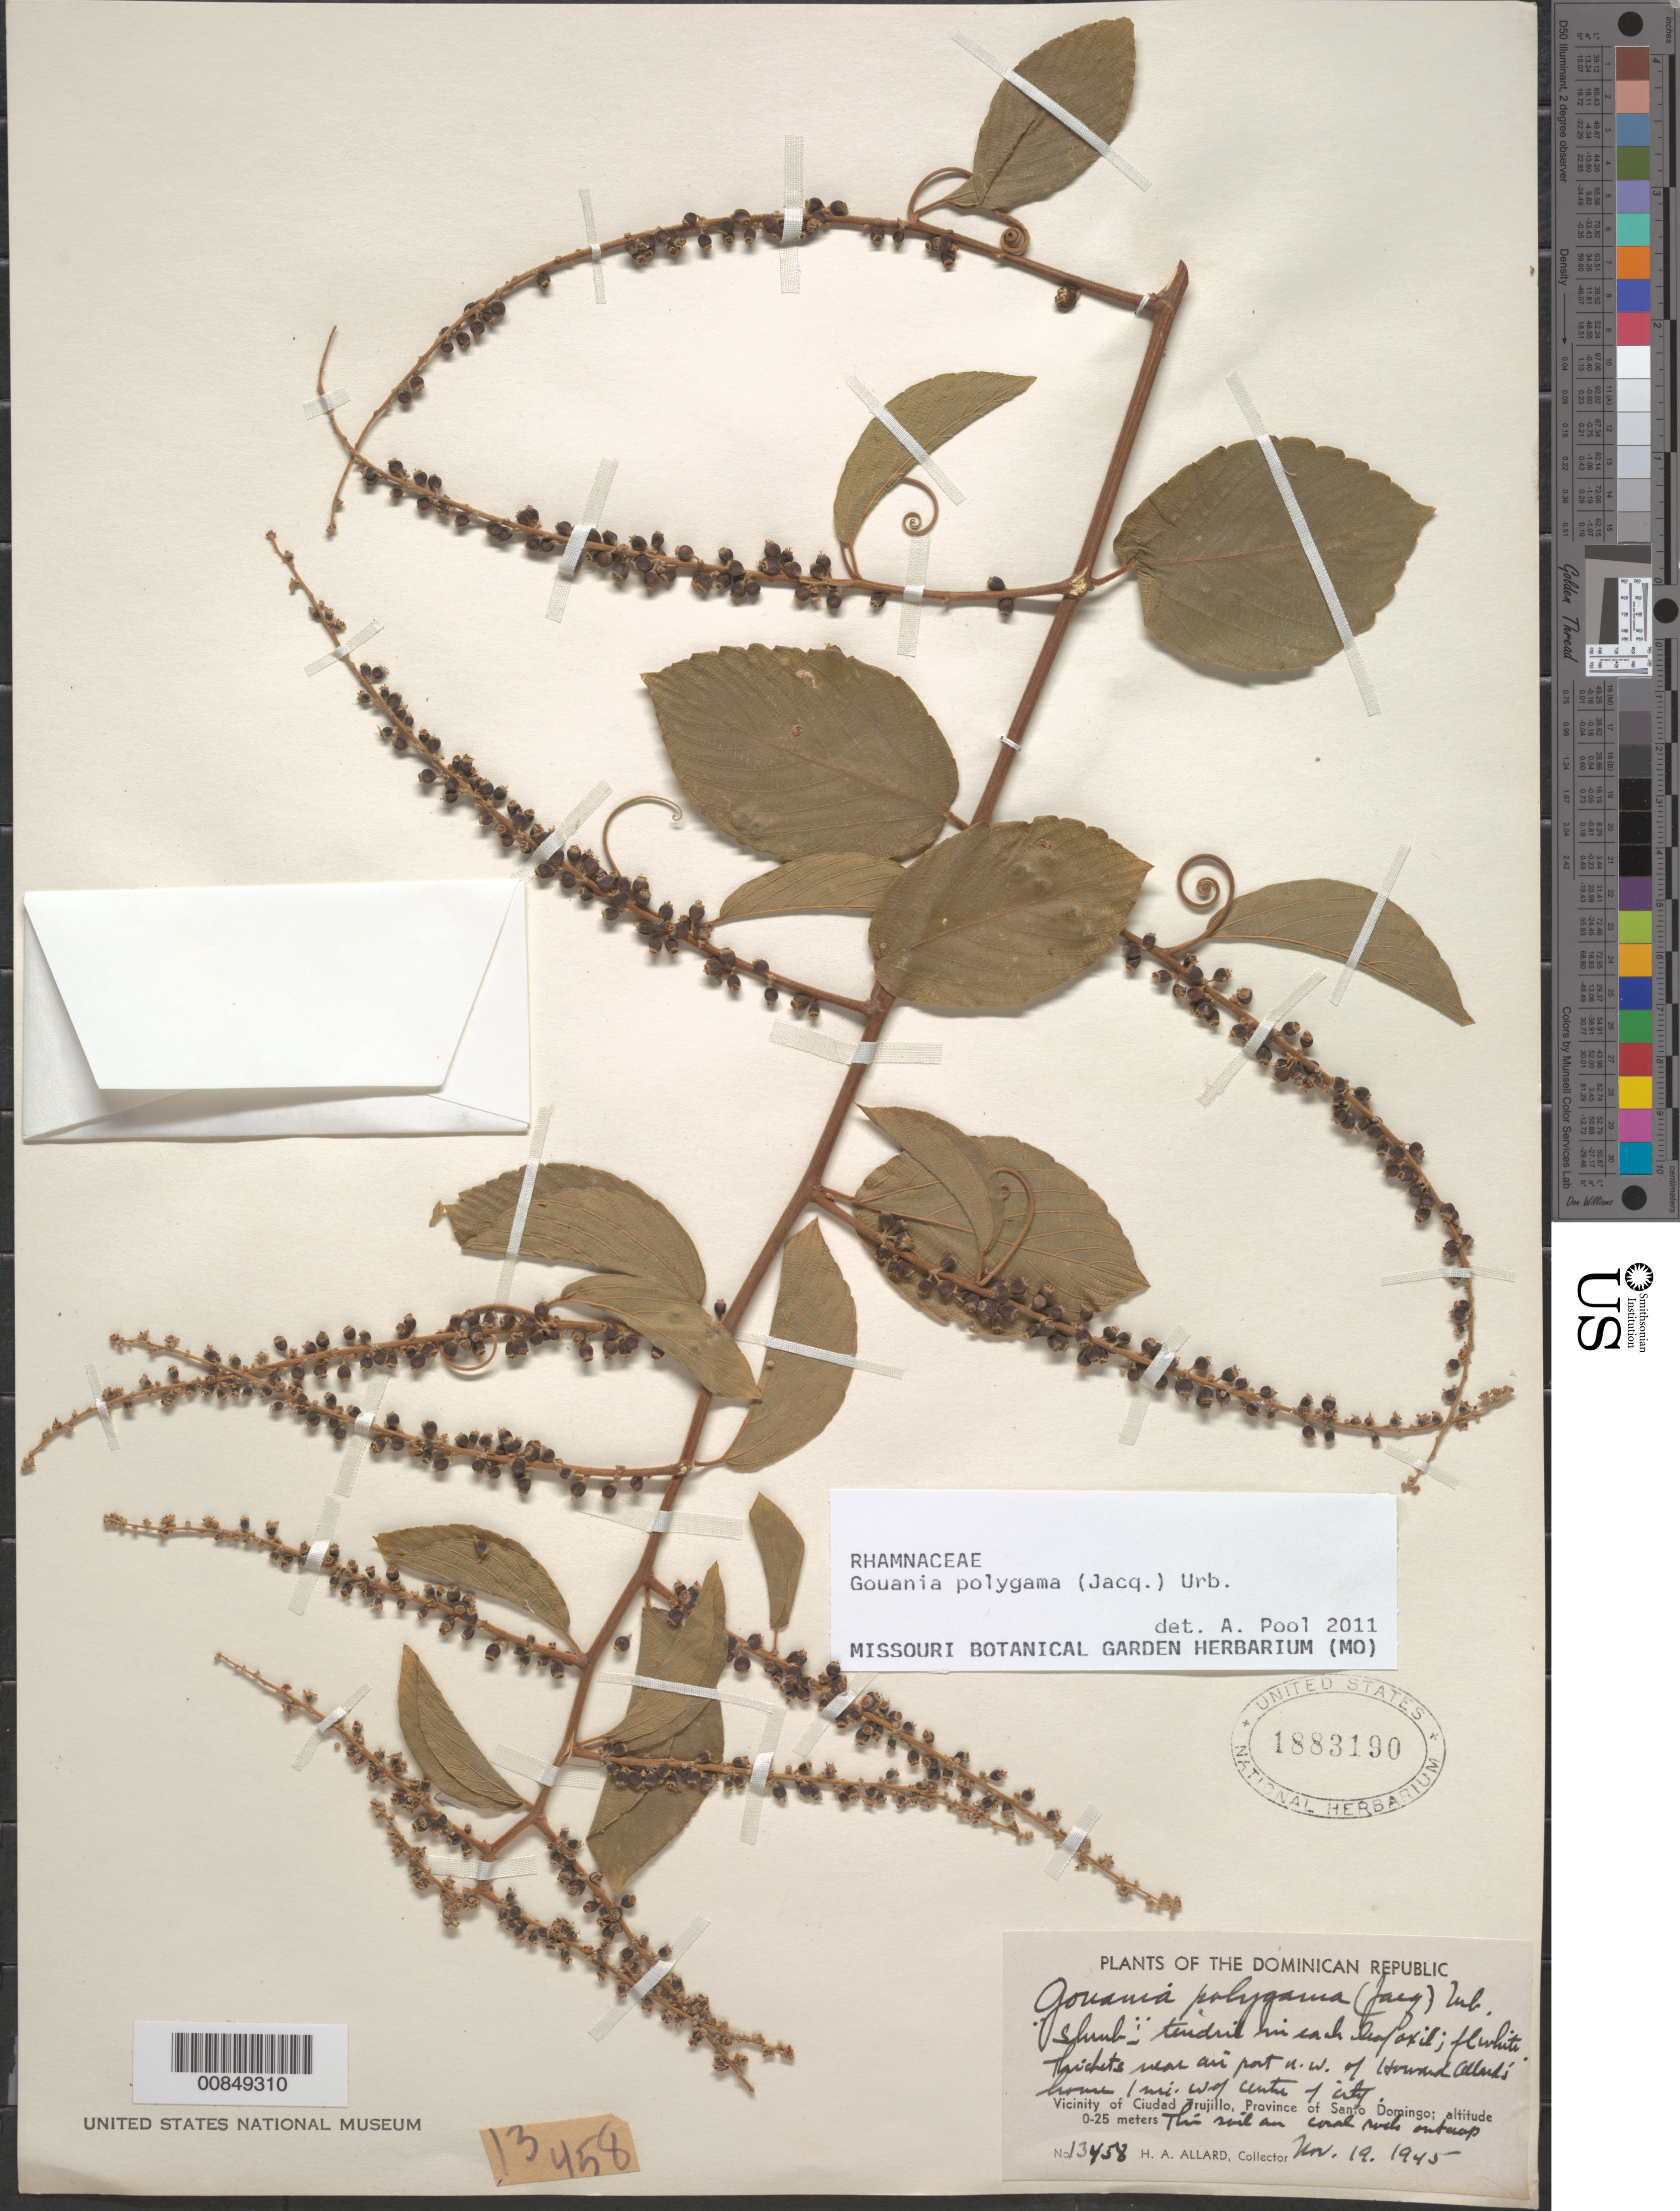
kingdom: Plantae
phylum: Tracheophyta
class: Magnoliopsida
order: Rosales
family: Rhamnaceae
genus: Gouania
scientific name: Gouania polygama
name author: (Jacq.) Urb.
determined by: Pool, A., (MO), Missouri Botanical Garden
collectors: H. A. Allard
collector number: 13458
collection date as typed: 09 Nov 1945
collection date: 1945-11-09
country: Dominican Republic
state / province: Distrito Nacional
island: Hispaniola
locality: Vicinity of Santo Domingo City, near airport NW of Howard Allard's home, 1 mile W of center of city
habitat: Thickets, thin soil on coral rock outcrop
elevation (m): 0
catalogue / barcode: US 1883190